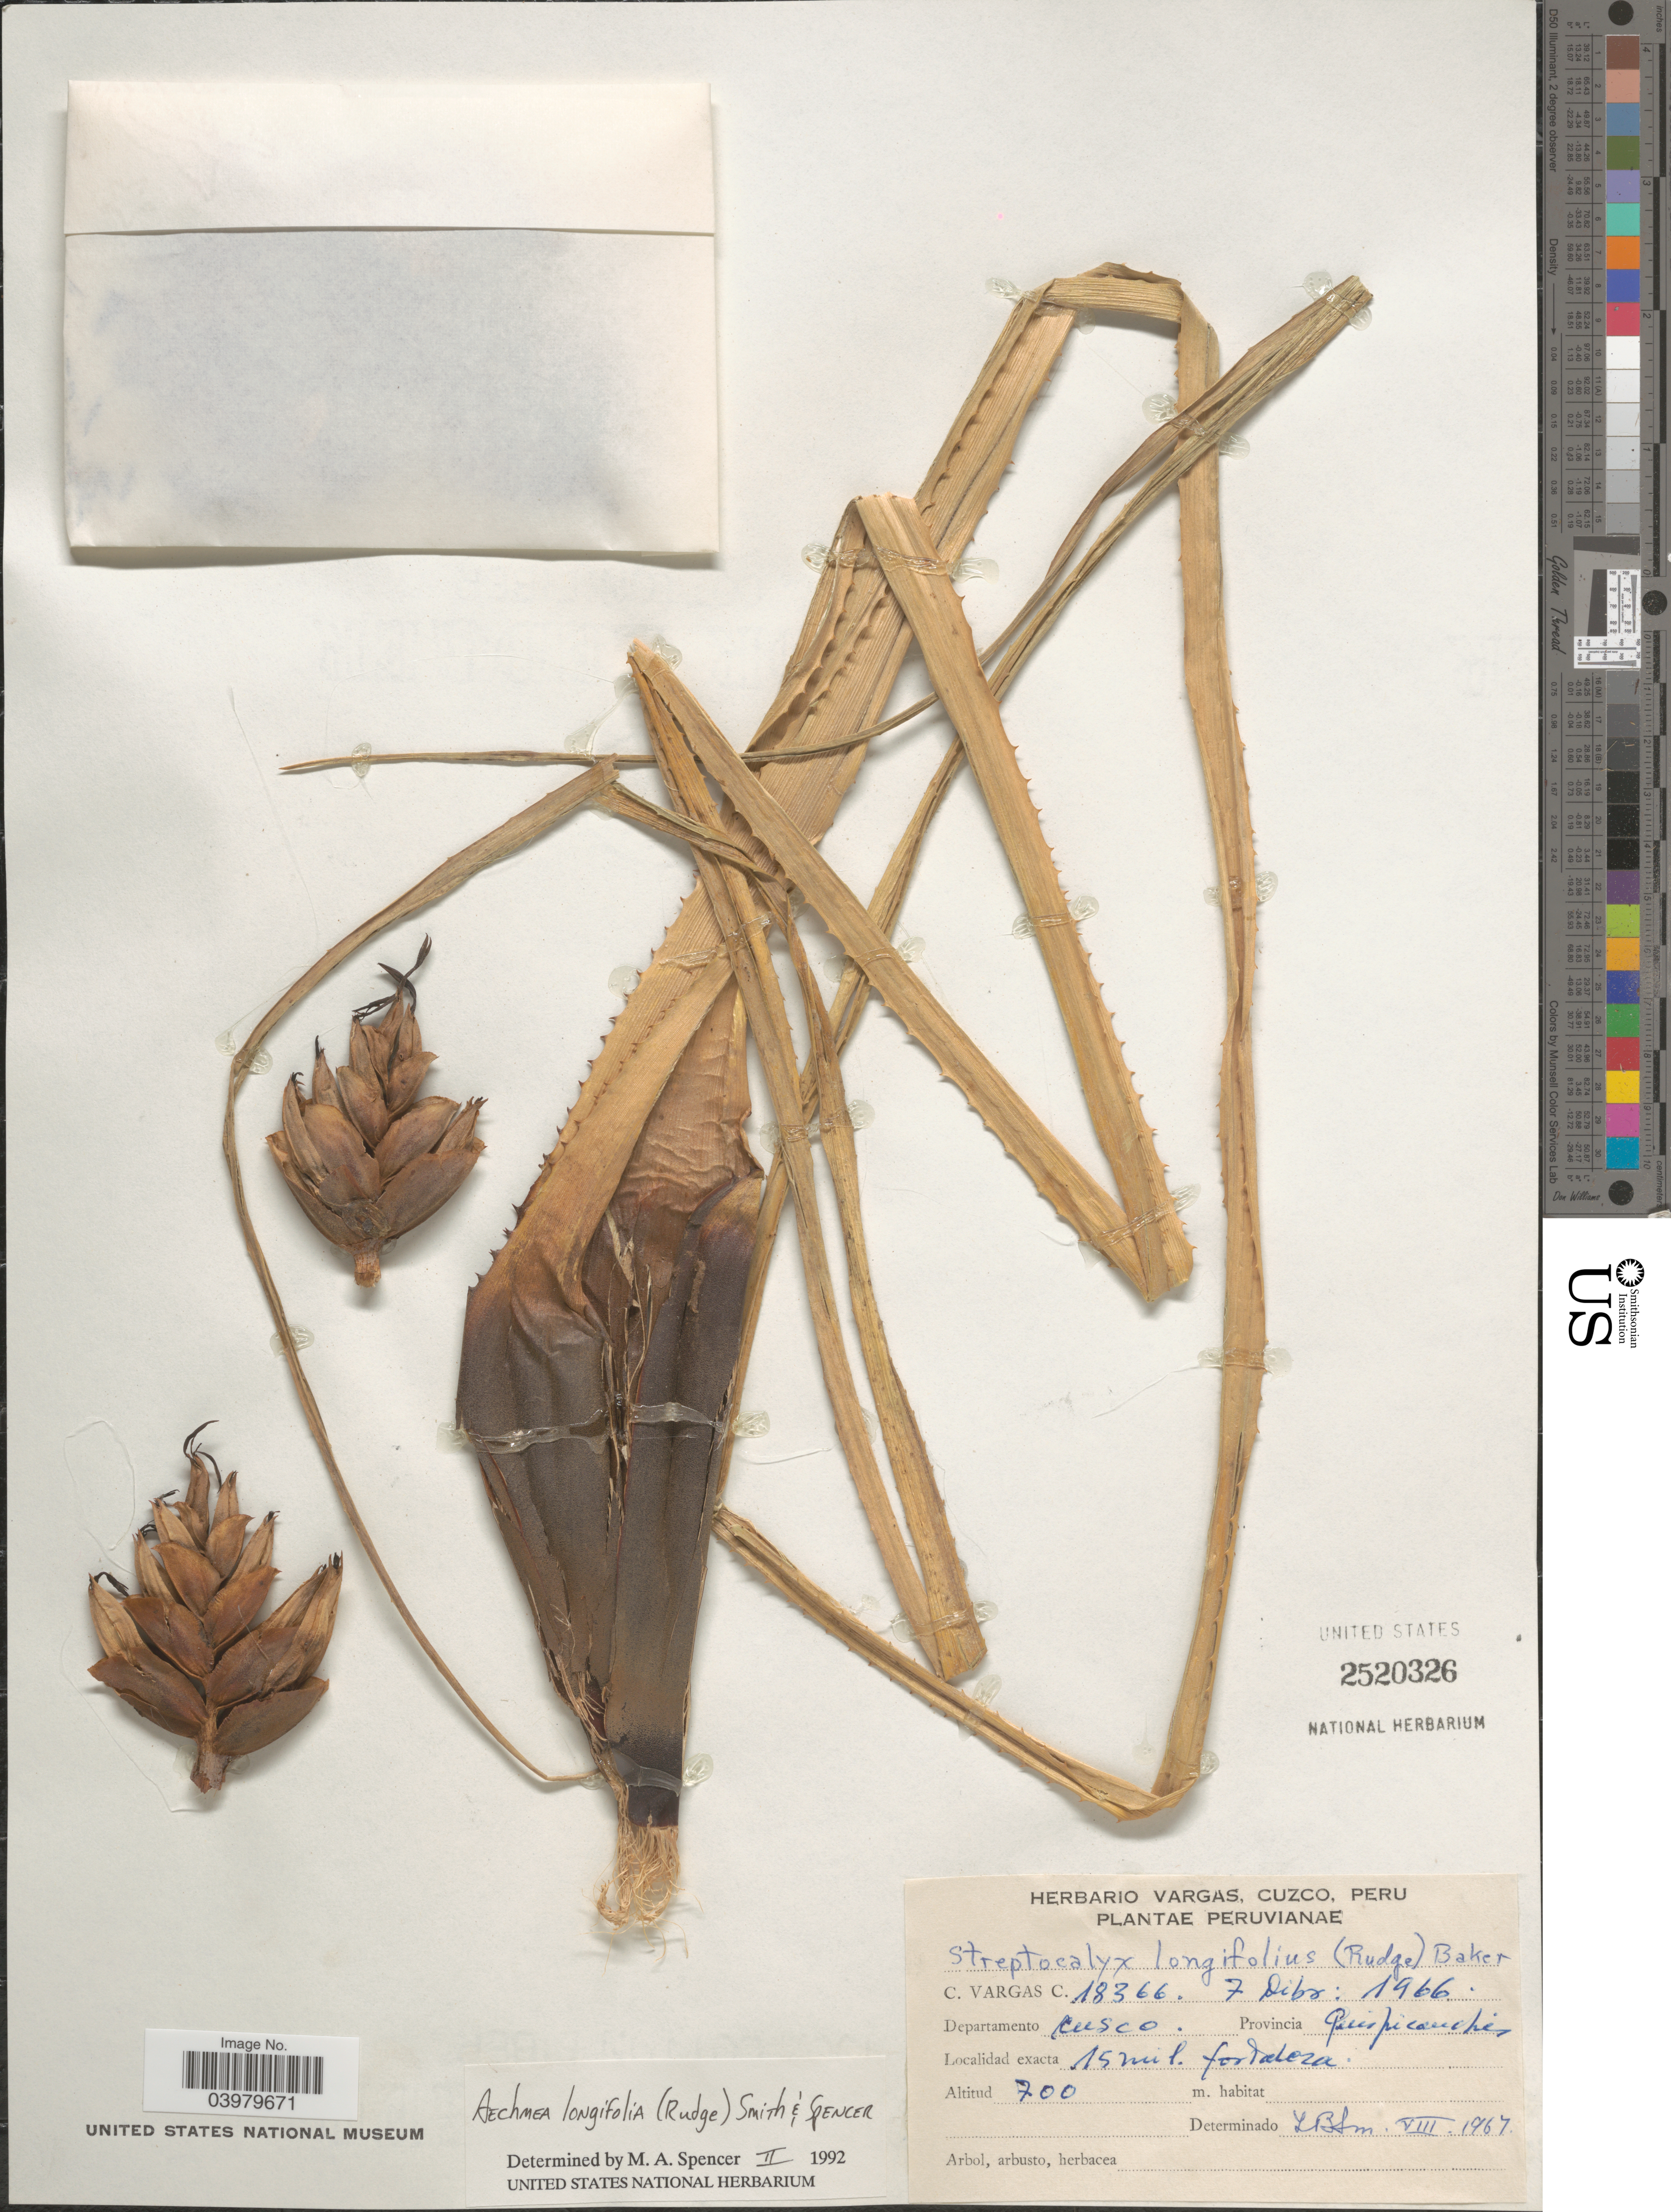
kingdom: Plantae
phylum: Tracheophyta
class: Liliopsida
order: Poales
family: Bromeliaceae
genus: Aechmea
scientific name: Aechmea longifolia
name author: (Rudge) L.B. Sm. & M.A. Spencer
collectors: C. Vargas Calderón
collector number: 18366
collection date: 1966-12-07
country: Peru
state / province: Cusco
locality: Departamento Cusco. Provincia Quispicanchi. 15 mi S. Fortaleza.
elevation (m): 700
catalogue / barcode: US 2520326